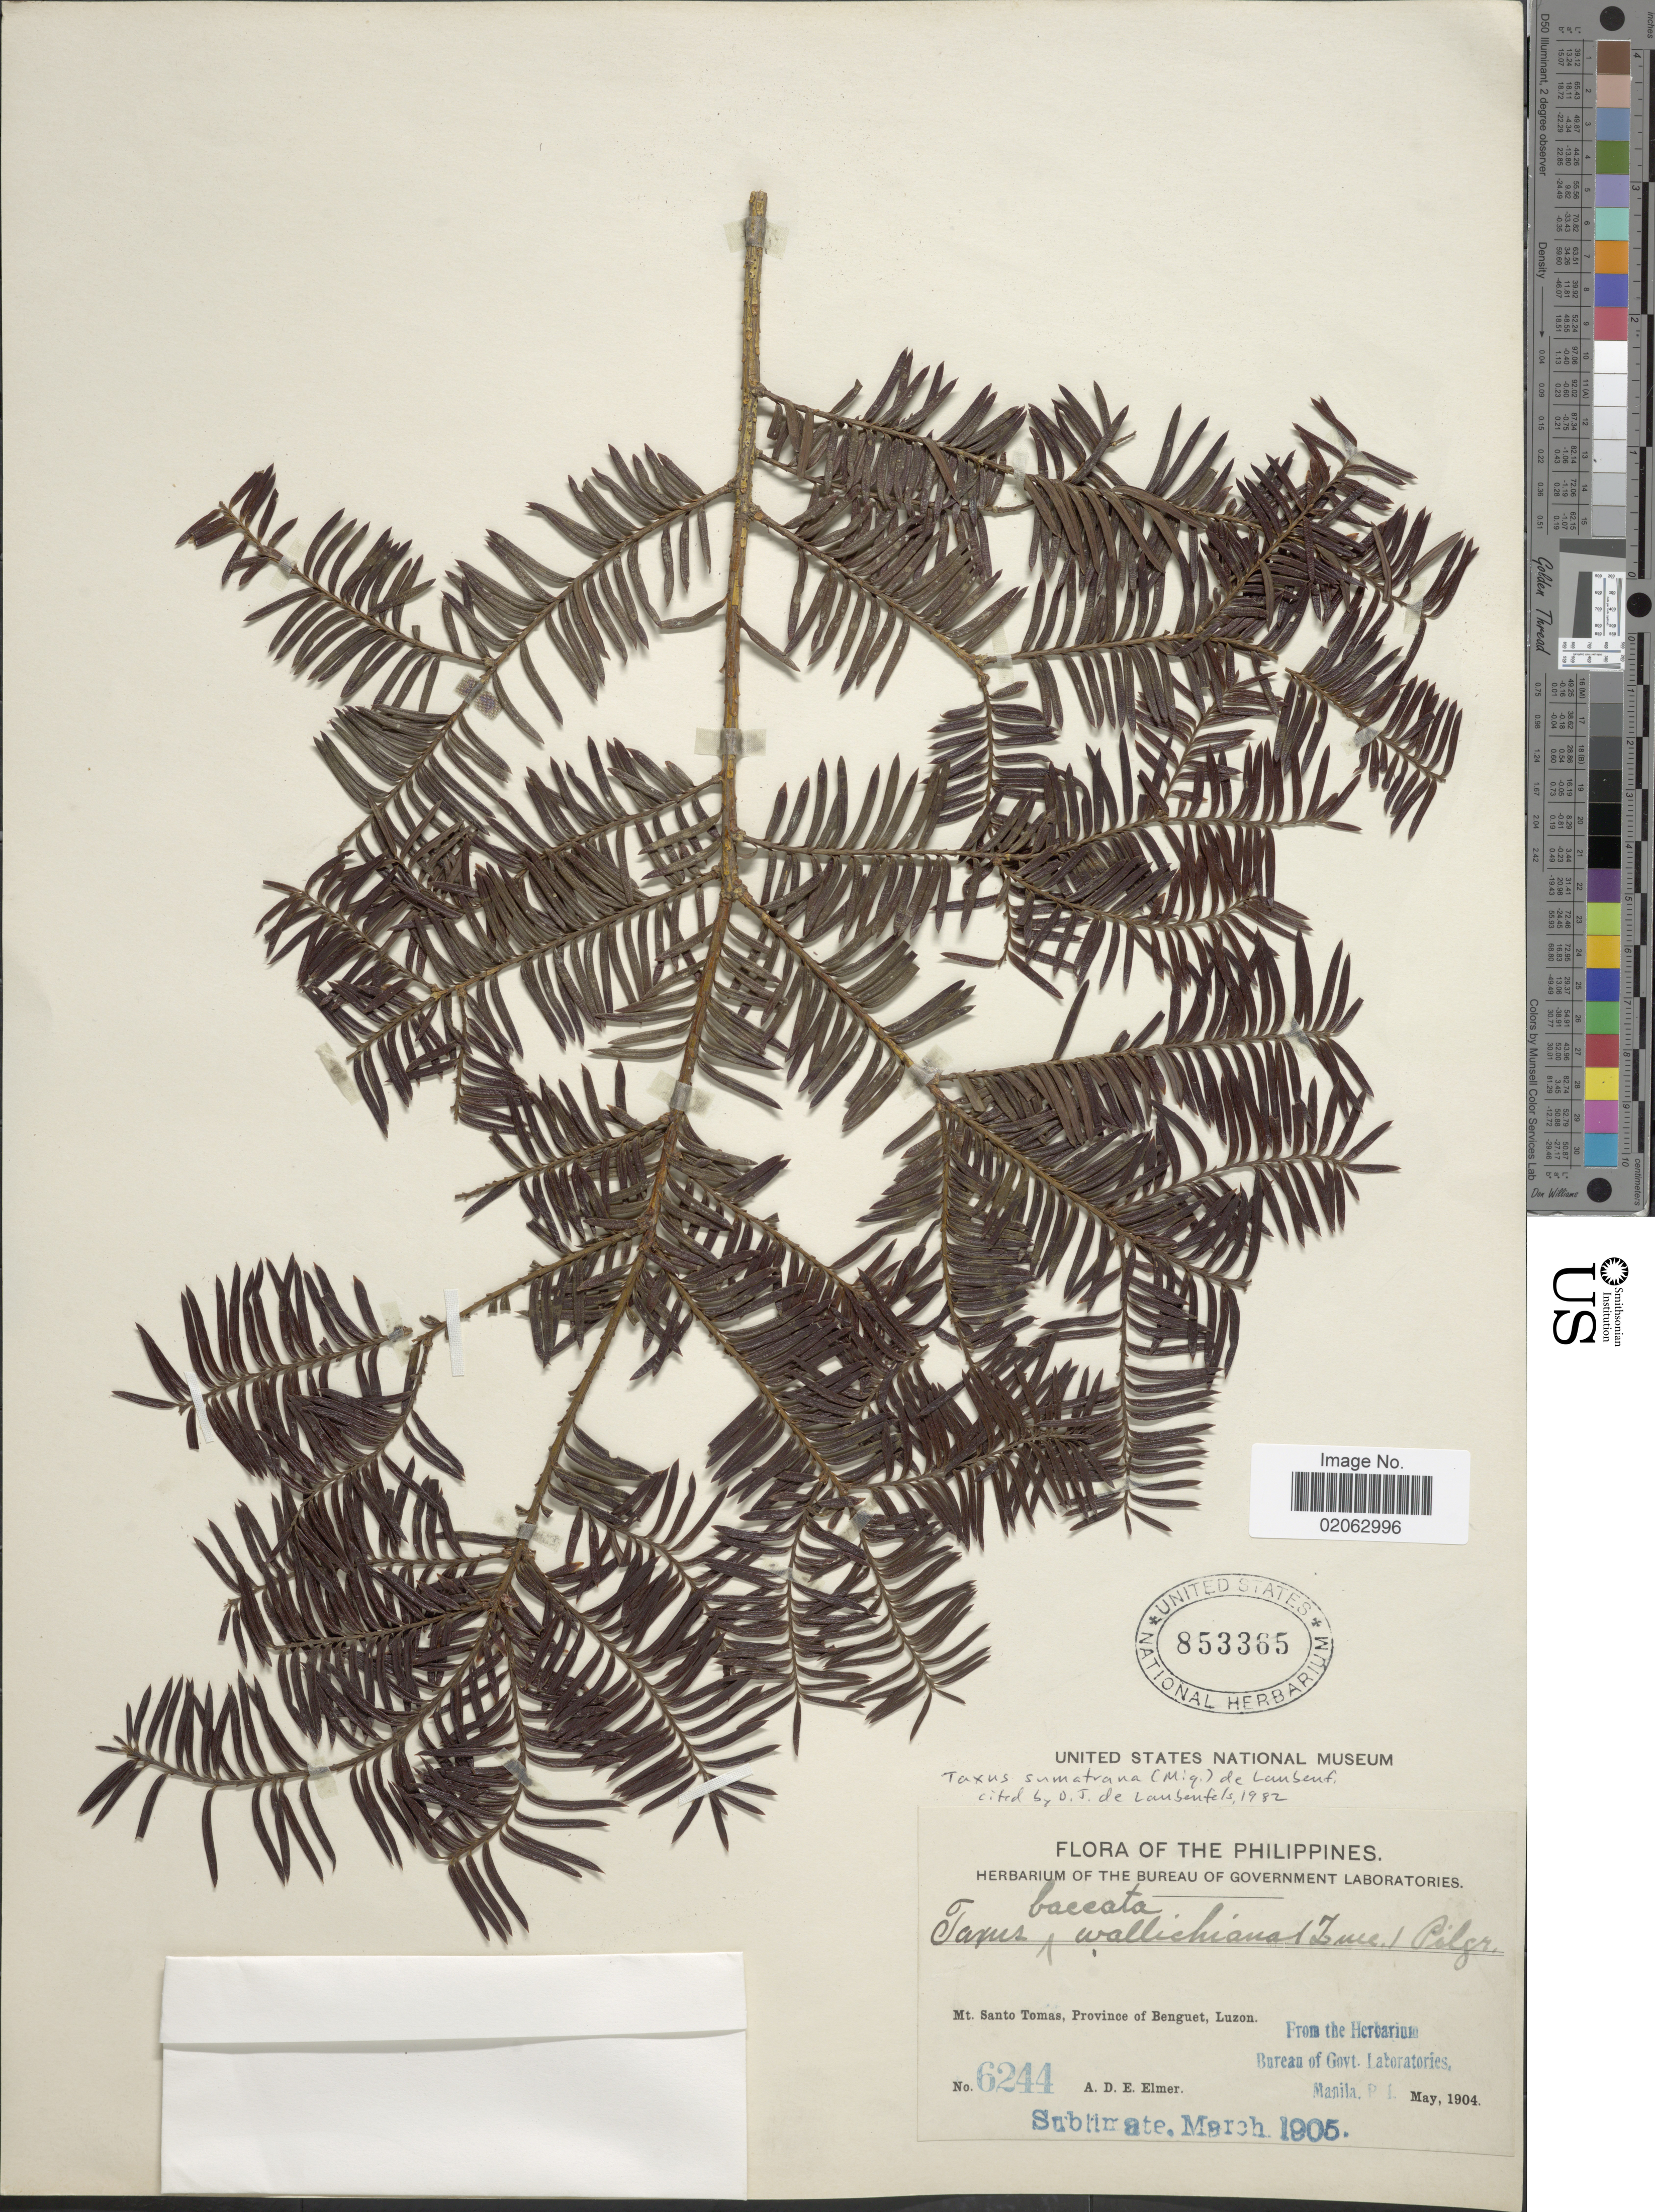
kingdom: Plantae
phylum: Tracheophyta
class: Pinopsida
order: Pinales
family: Taxaceae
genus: Taxus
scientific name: Taxus sumatrana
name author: (Miq.) de Laub.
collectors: A. D. E. Elmer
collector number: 6244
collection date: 1904-05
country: Philippines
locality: Mt. Santo Thomas, Province of Benguet, Luzon.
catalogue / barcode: US 853365